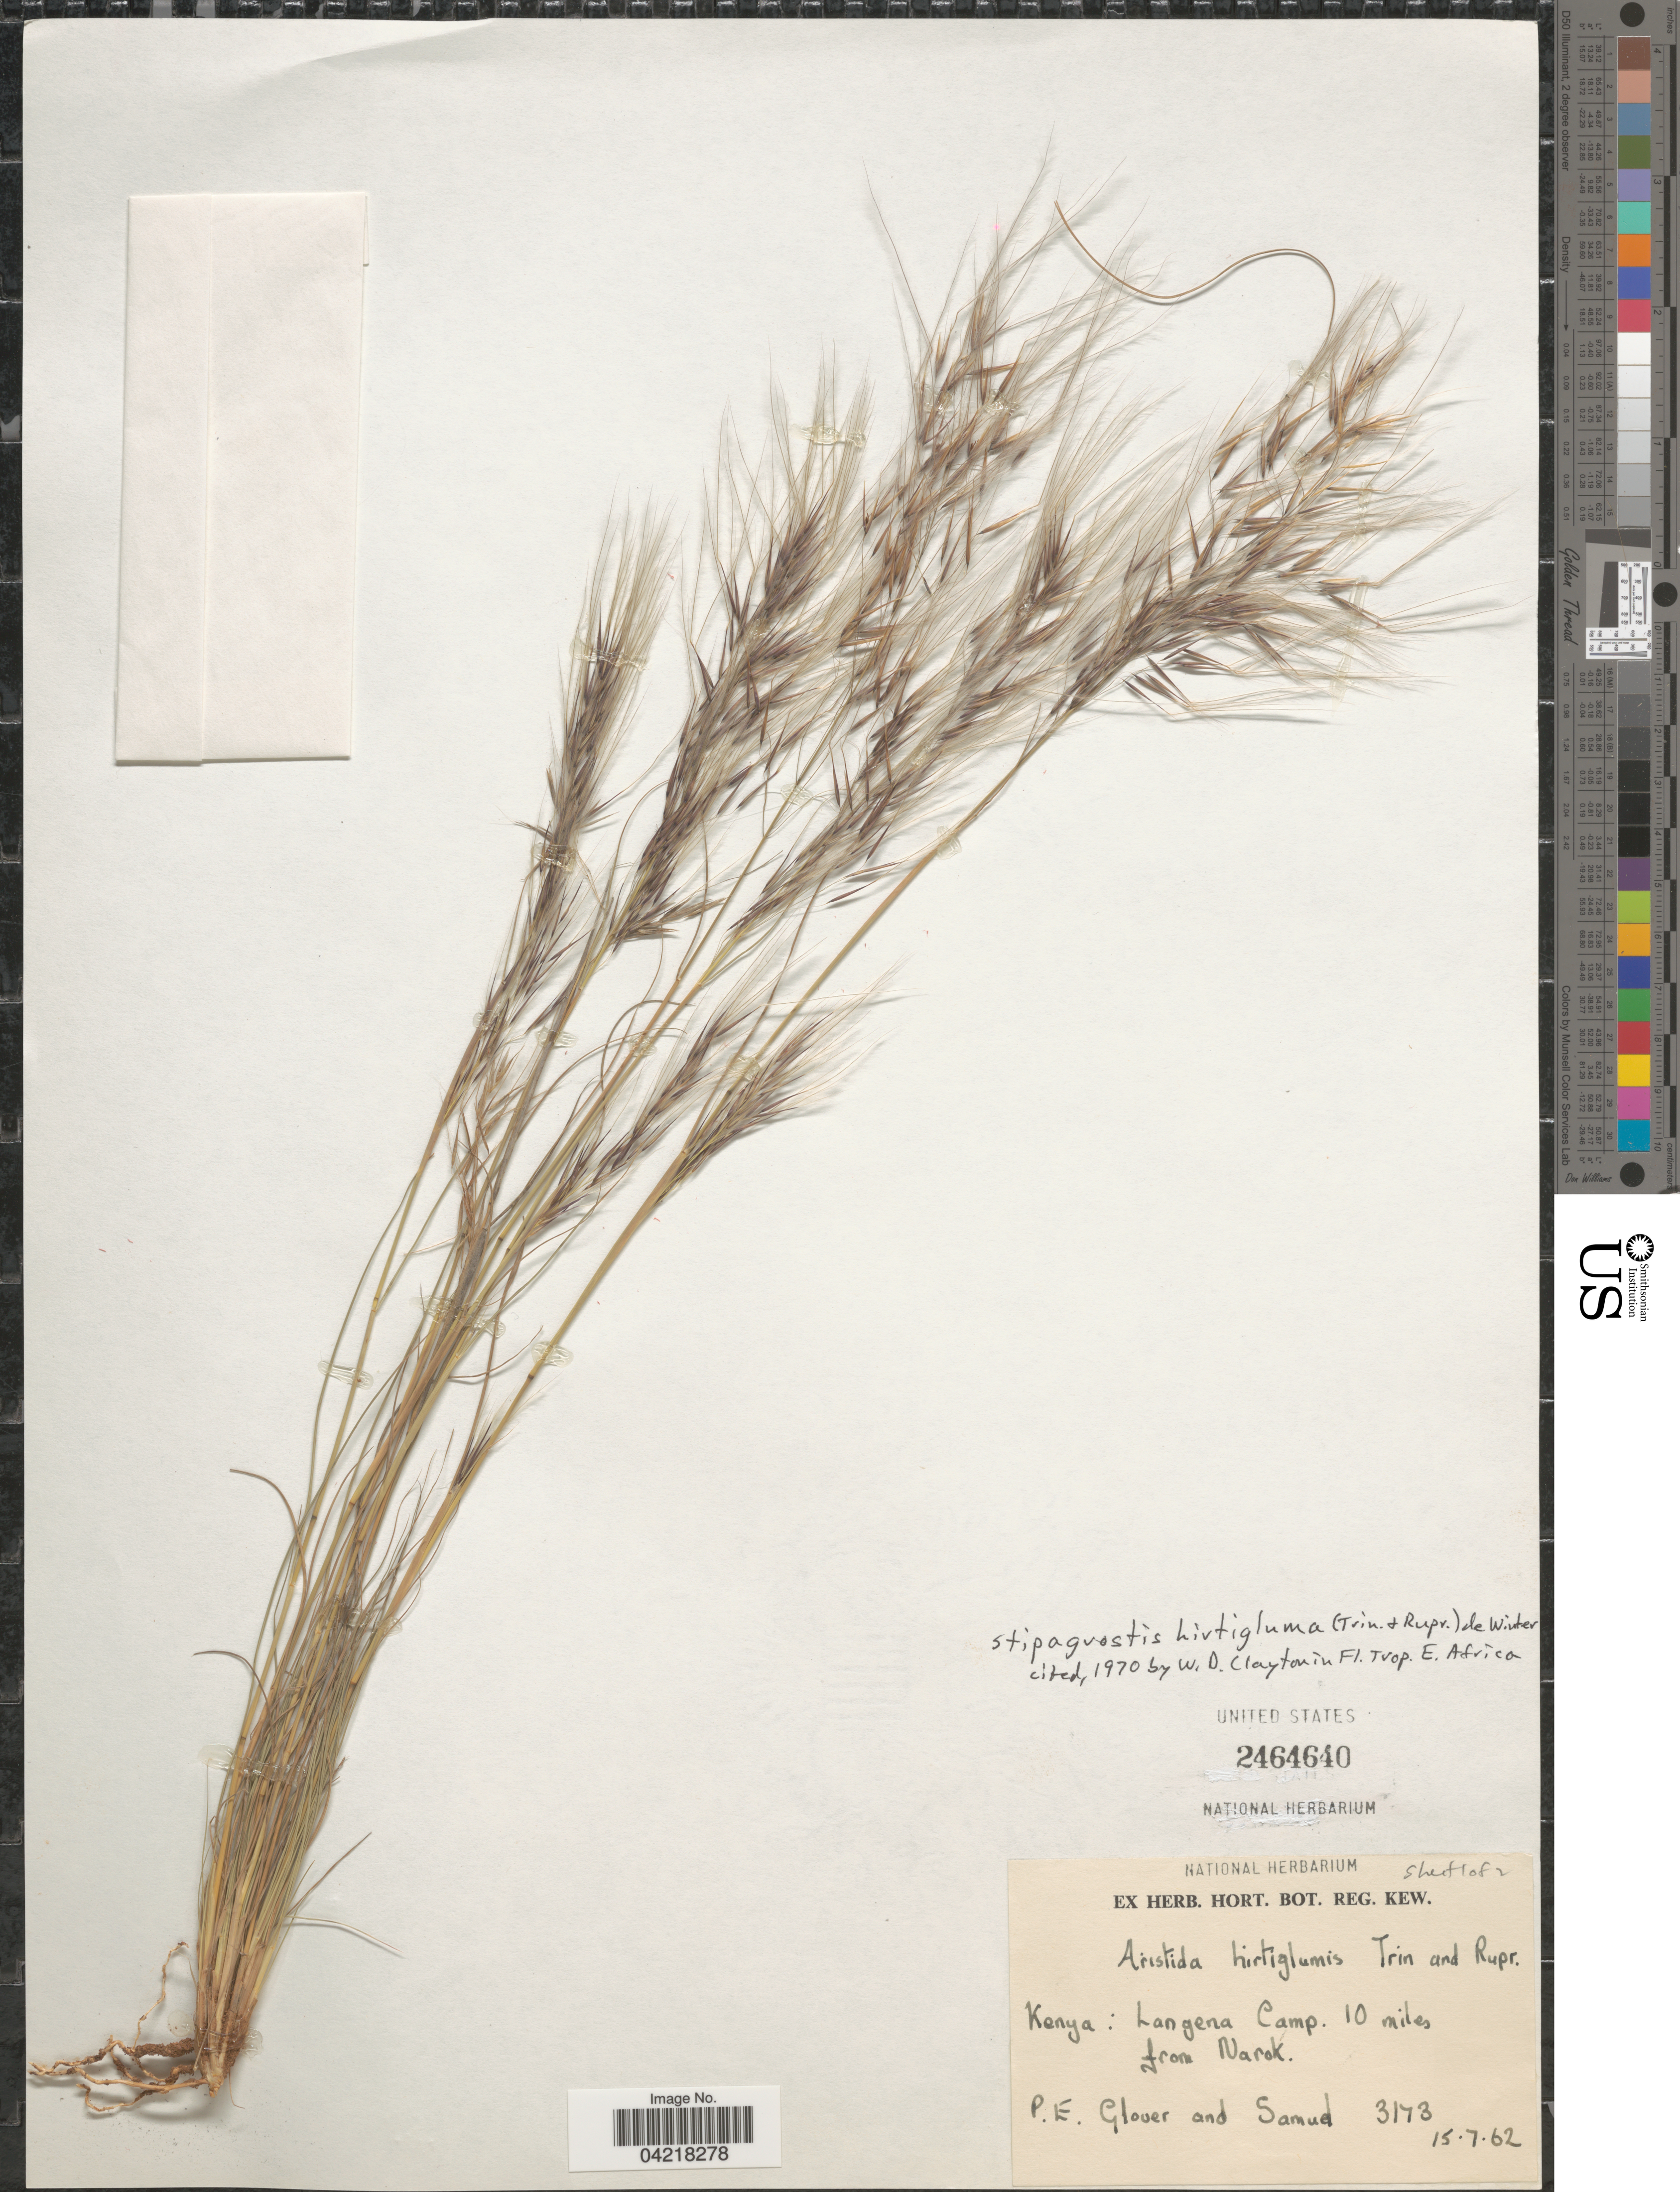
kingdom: Plantae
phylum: Tracheophyta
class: Liliopsida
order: Poales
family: Poaceae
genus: Stipagrostis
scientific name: Stipagrostis hirtigluma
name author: (Steud. ex Trin. & Rupr.) De Winter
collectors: P. Glover & -. Samuel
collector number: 3173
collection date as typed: Transcribed d/m/y: 15/7/62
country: Kenya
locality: Langena Camp. 10 miles from Narok.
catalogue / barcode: US 2464640